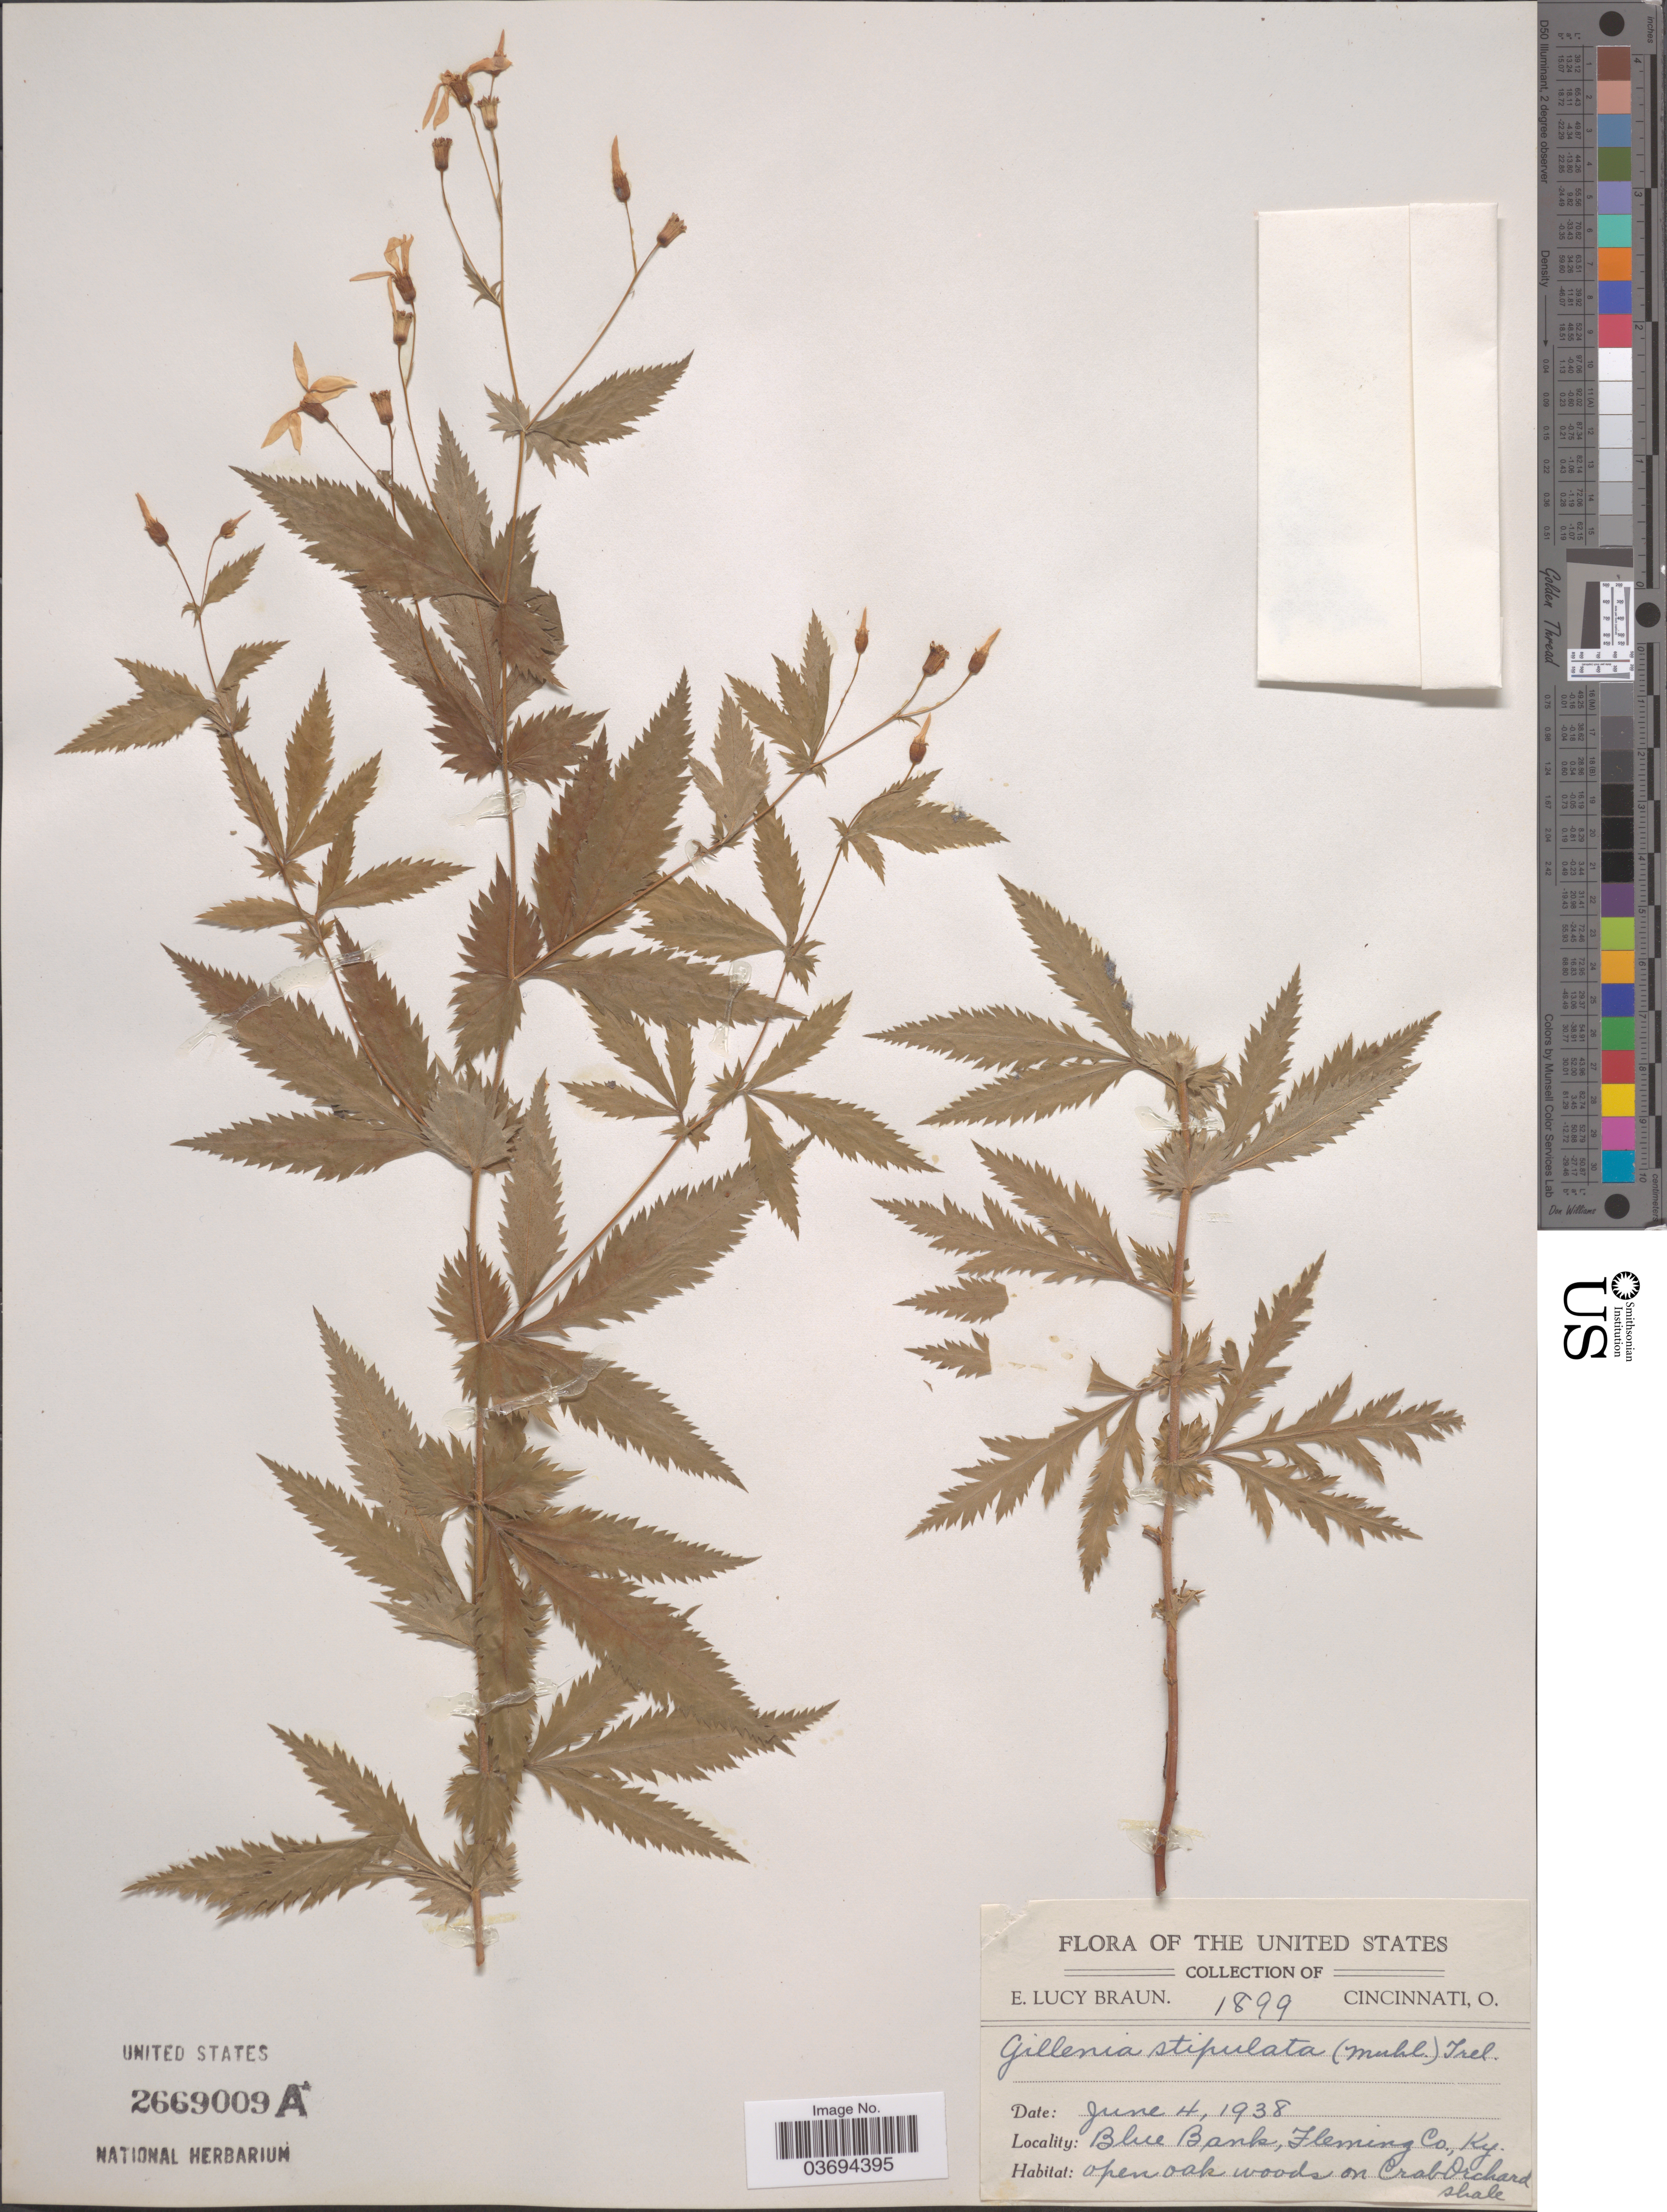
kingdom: Plantae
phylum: Tracheophyta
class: Magnoliopsida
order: Rosales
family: Rosaceae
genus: Gillenia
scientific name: Gillenia stipulata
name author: (Muhl. ex Willd.) Nutt.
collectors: E. L. Braun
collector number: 1899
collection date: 1938-06-04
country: United States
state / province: Kentucky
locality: Blue Bank, Fleming Co. On Crab Orchard shale.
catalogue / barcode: US 2669009A